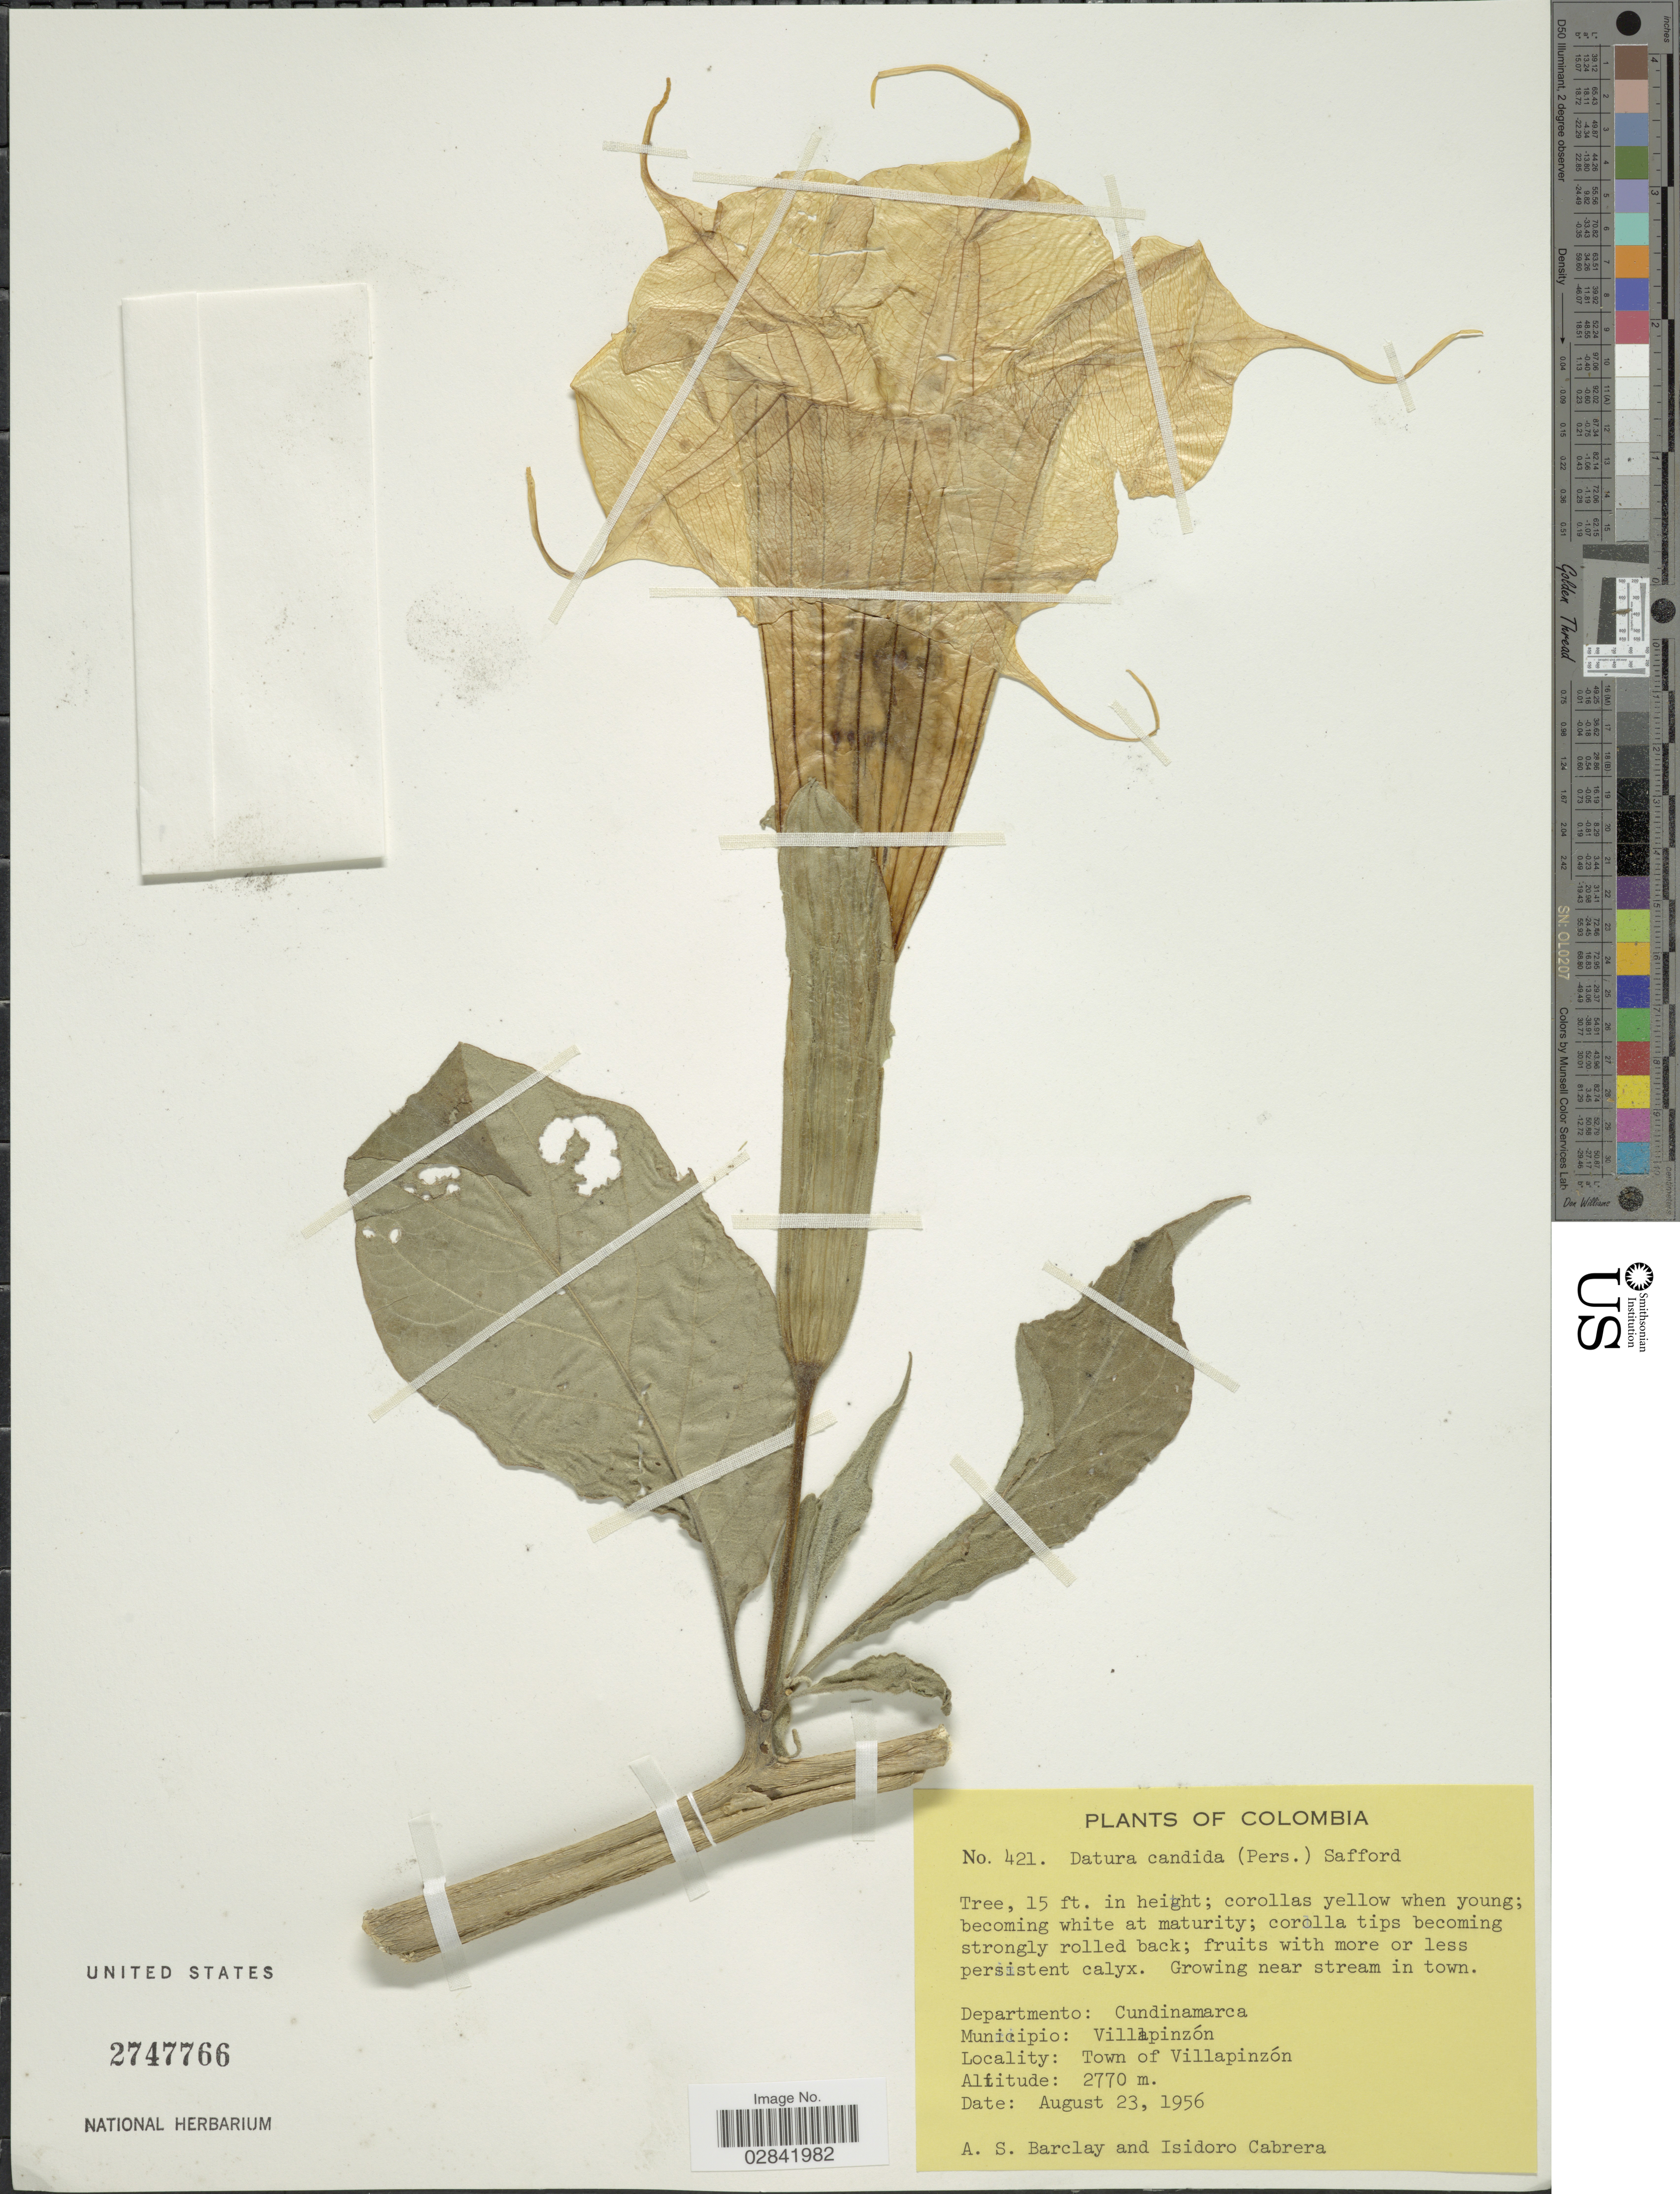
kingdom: Plantae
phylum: Tracheophyta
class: Magnoliopsida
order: Solanales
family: Solanaceae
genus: Brugmansia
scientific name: Brugmansia x candida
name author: Pers.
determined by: (US) Smithsonian Institution - National Museum of Natural History - Department of Botany (UNITED STATES)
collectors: A. S. Barclay & I. Cabrera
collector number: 421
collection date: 1956-08-23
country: Colombia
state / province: Cundinamarca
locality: Departmento: Cundinamarca, Municipio: Villapinzón. Town of Villapinzón.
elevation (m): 2770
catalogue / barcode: US 2747766